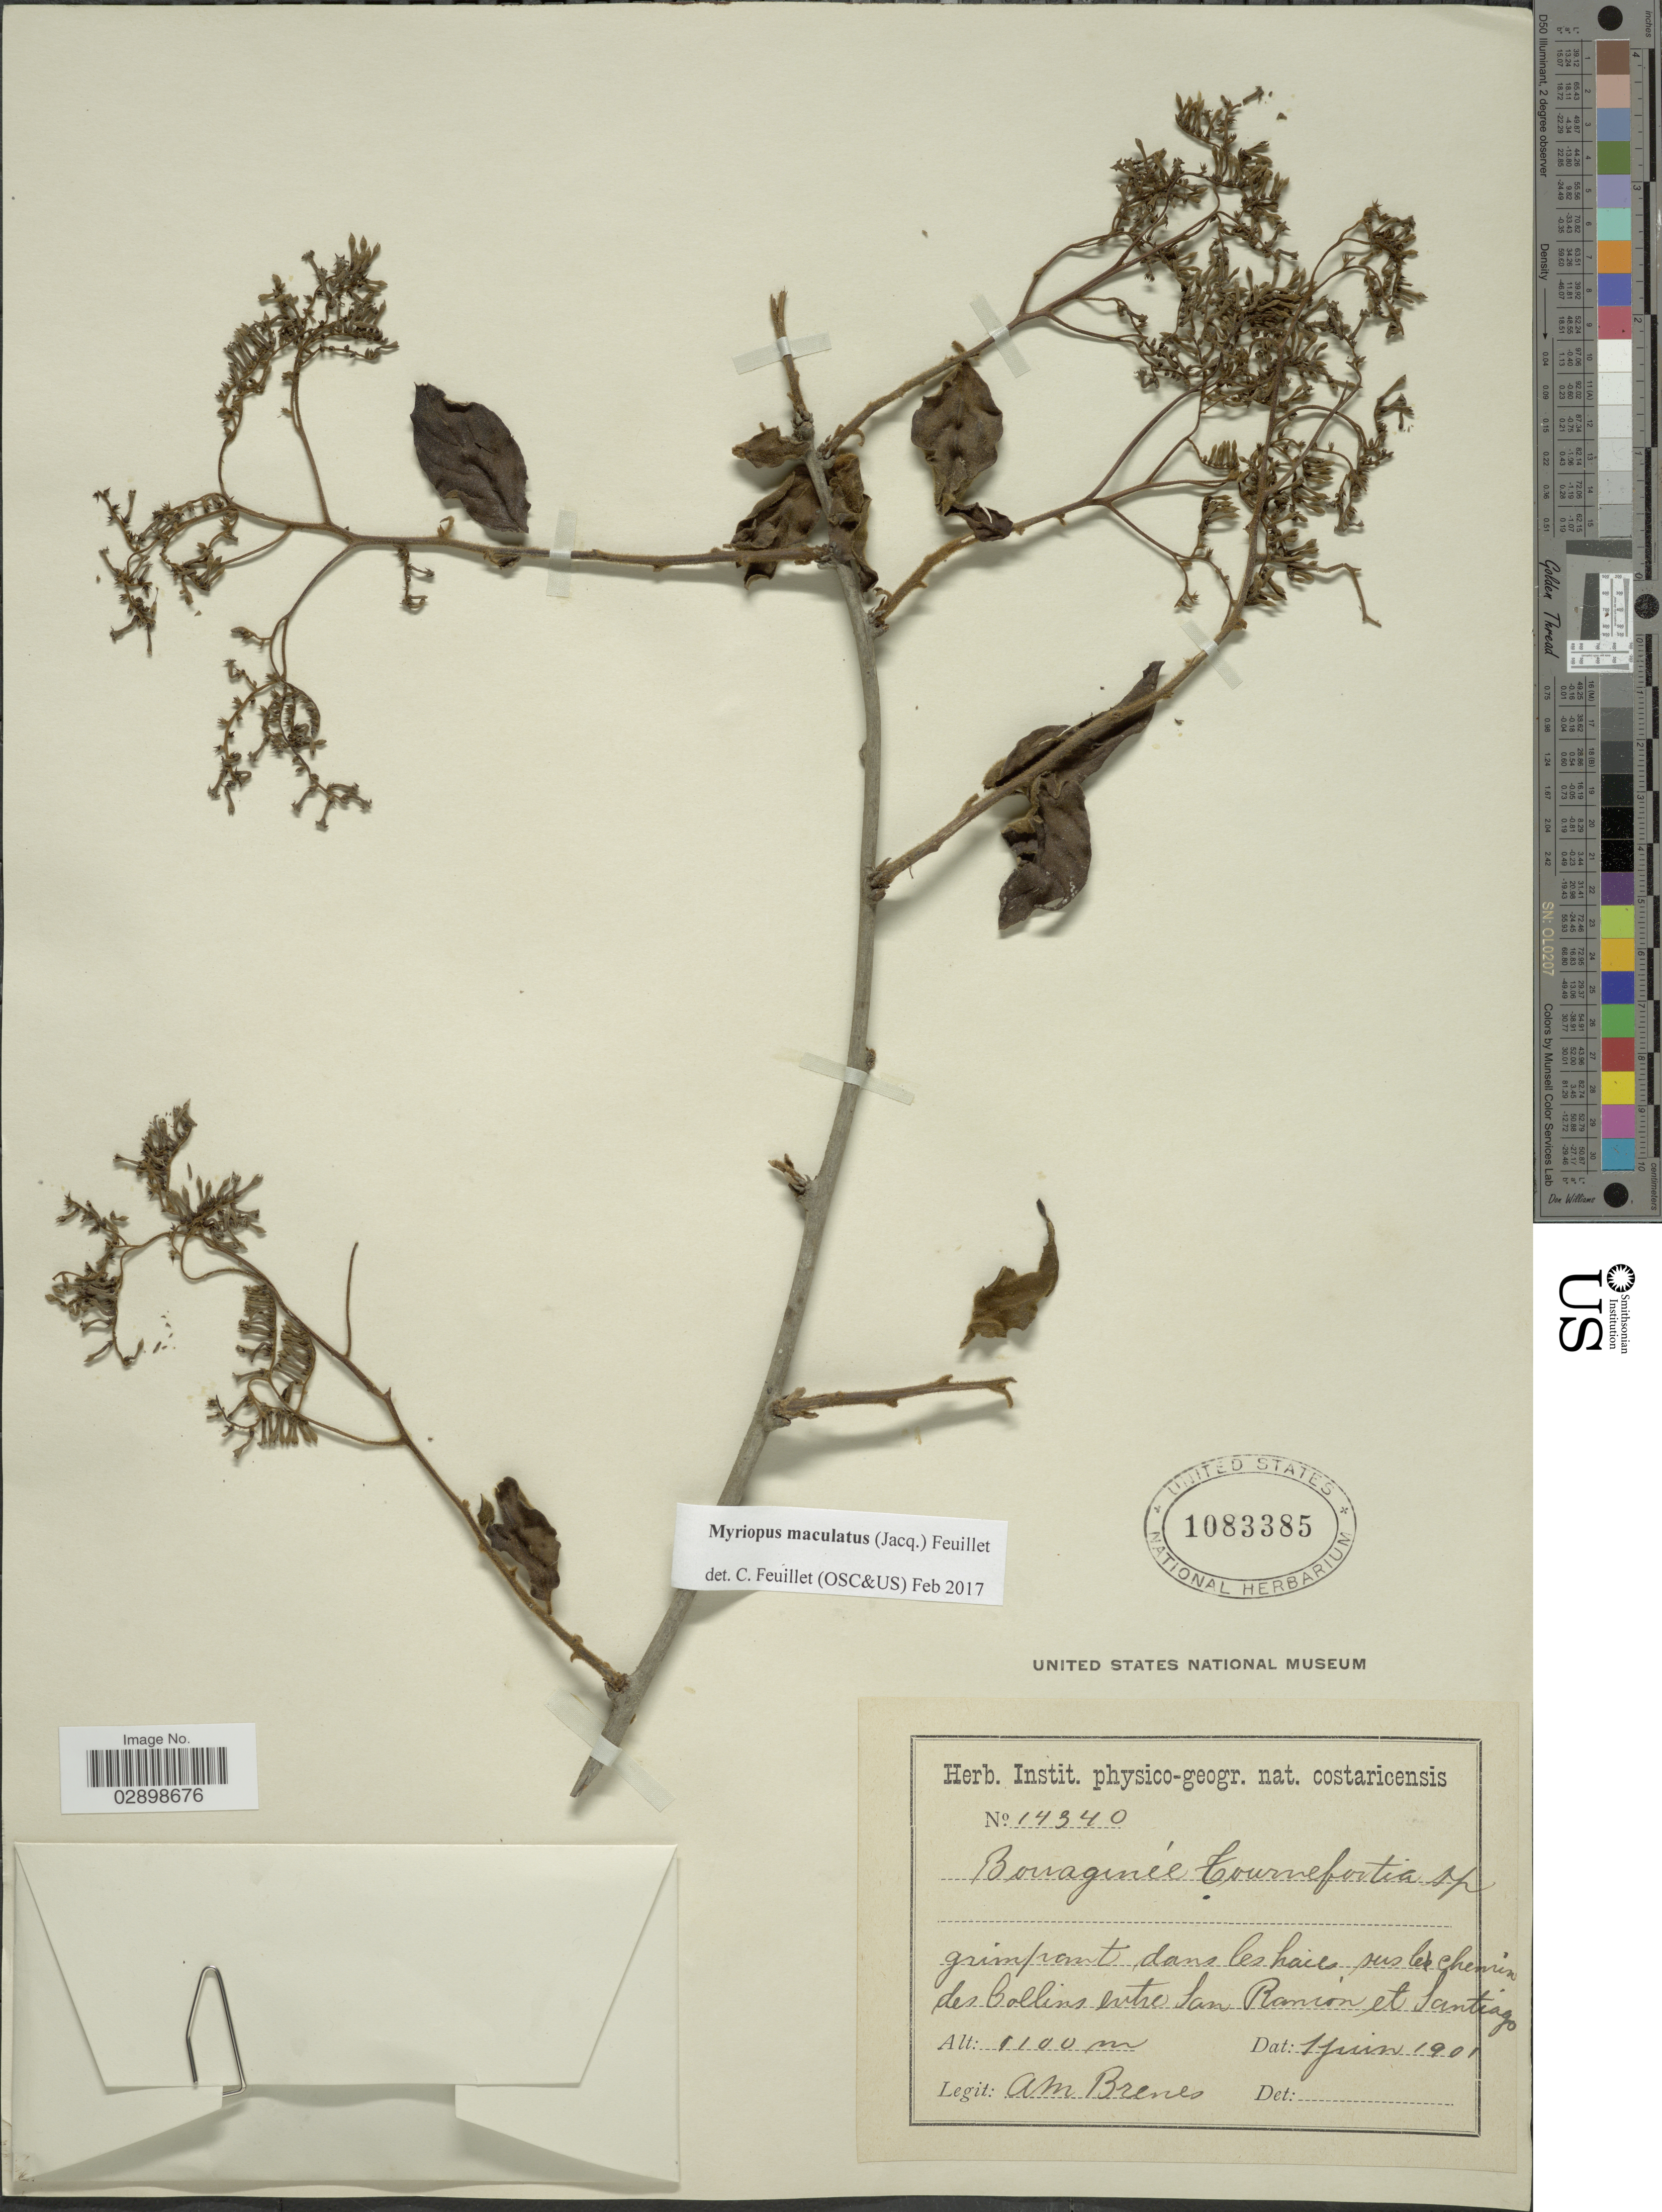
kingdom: Plantae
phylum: Tracheophyta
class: Magnoliopsida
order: Boraginales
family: Heliotropiaceae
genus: Myriopus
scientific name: Myriopus maculatus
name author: (Jacq.) Feuillet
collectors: A. Brenes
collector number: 14340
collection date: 1901-06-01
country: Costa Rica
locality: Grimpant dans les haies sur le chemin des Collins entre San Ramon et Santiago.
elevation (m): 1100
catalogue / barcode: US 1083385